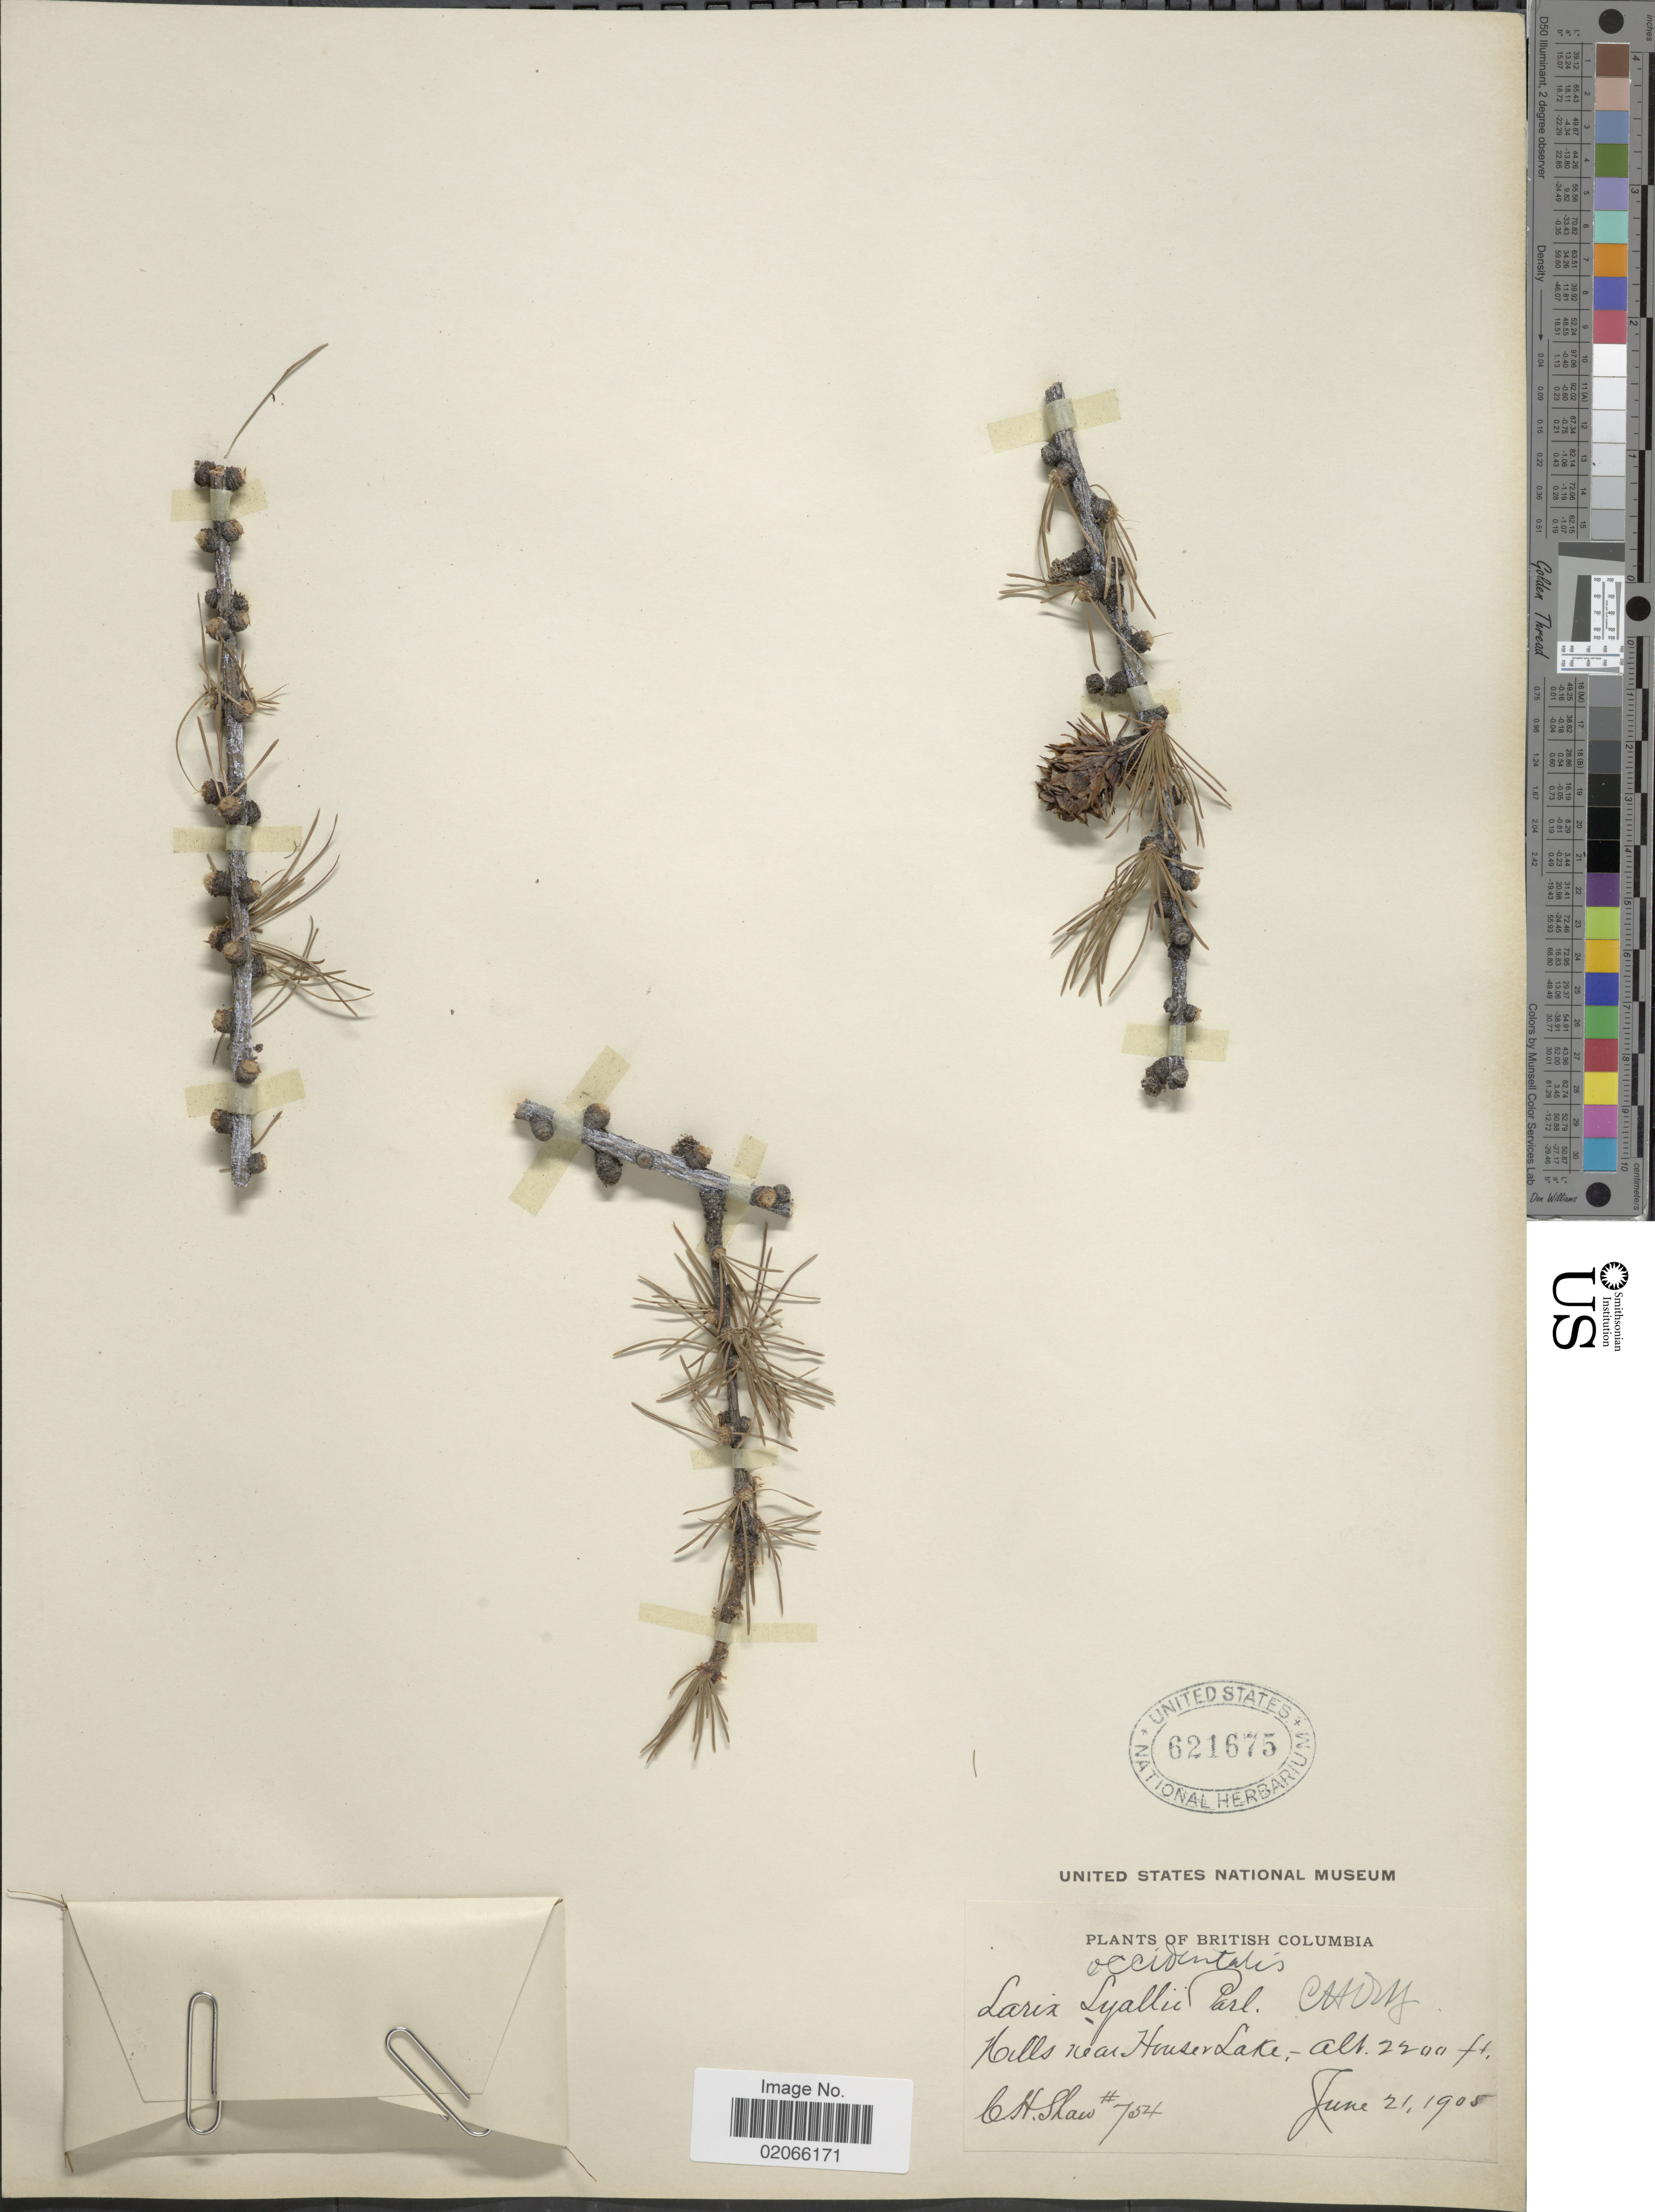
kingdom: Plantae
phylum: Tracheophyta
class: Pinopsida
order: Pinales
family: Pinaceae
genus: Larix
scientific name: Larix occidentalis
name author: Nutt.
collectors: C. H. Shaw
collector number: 754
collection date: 1905-06-21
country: Canada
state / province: British Columbia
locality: British Columbia. Hills near Houser Lake.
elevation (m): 671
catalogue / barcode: US 621675